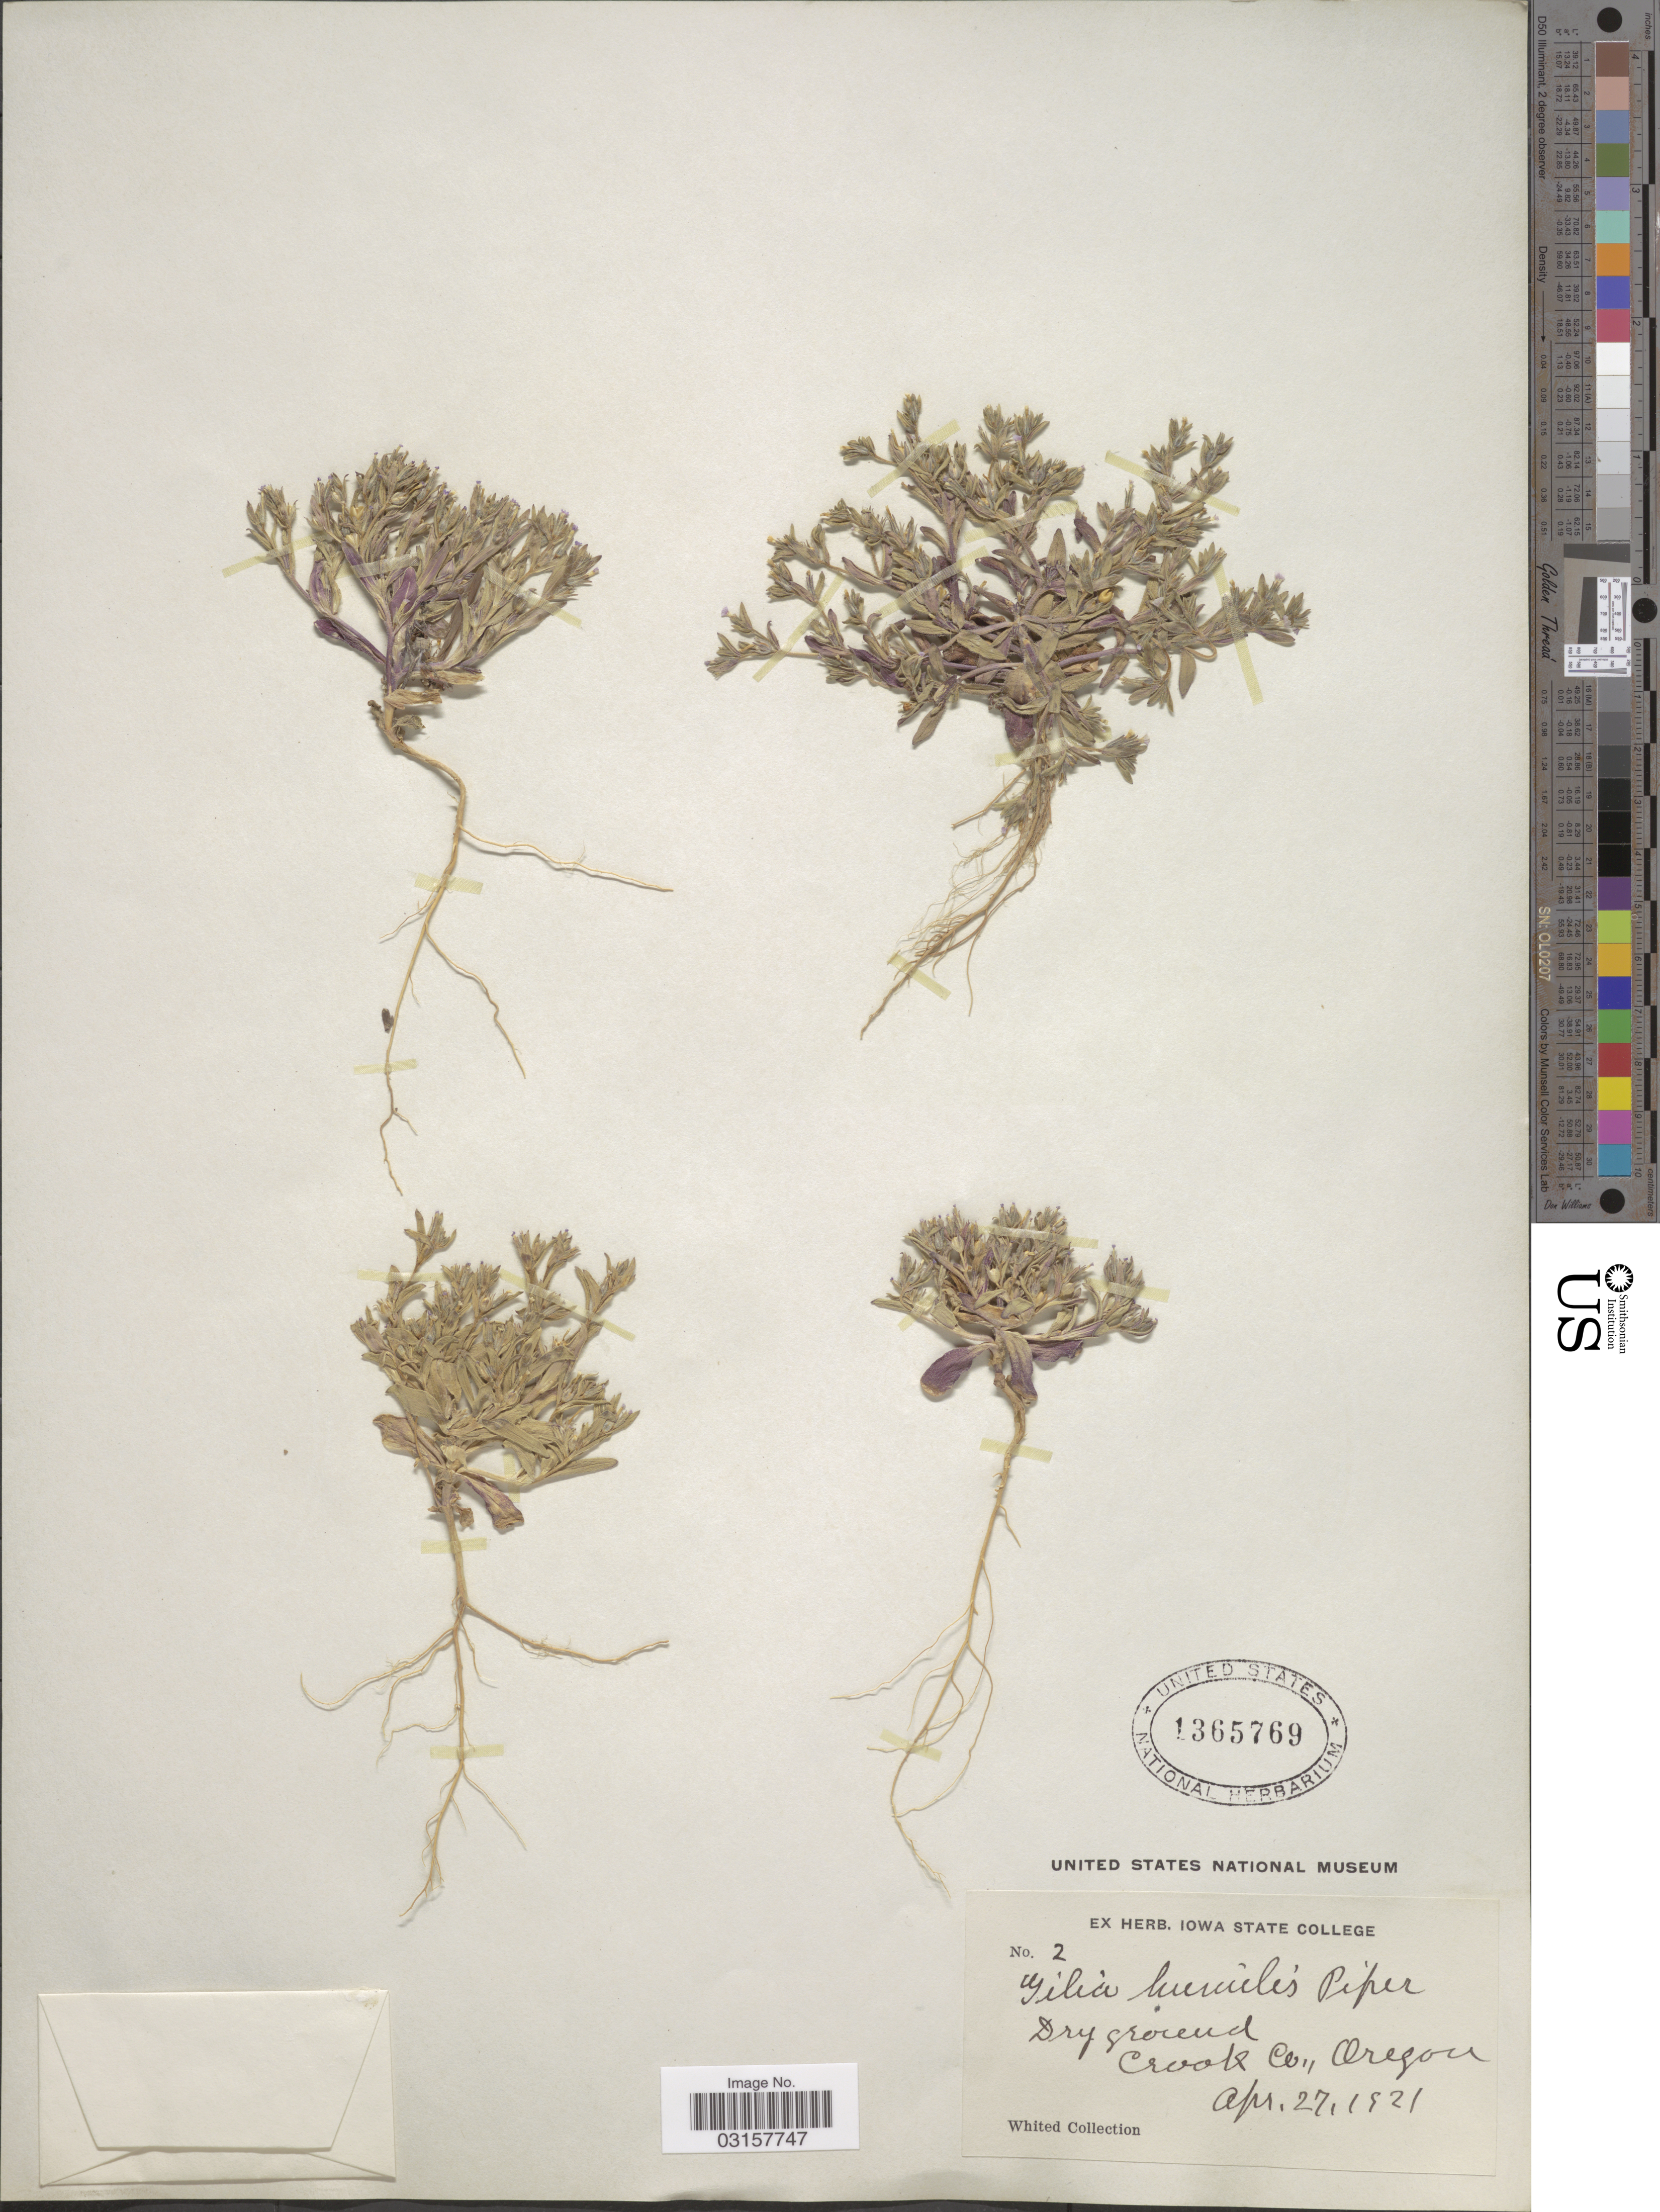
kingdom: Plantae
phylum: Tracheophyta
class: Magnoliopsida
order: Ericales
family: Polemoniaceae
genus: Microsteris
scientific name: Microsteris gracilis var. humilior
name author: (Hook.) Cronquist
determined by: (US) Smithsonian Institution - National Museum of Natural History - Department of Botany (UNITED STATES)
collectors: K. Whited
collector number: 2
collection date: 1921-04-27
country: United States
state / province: Oregon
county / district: Crook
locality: Crook Co.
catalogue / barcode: US 1365769